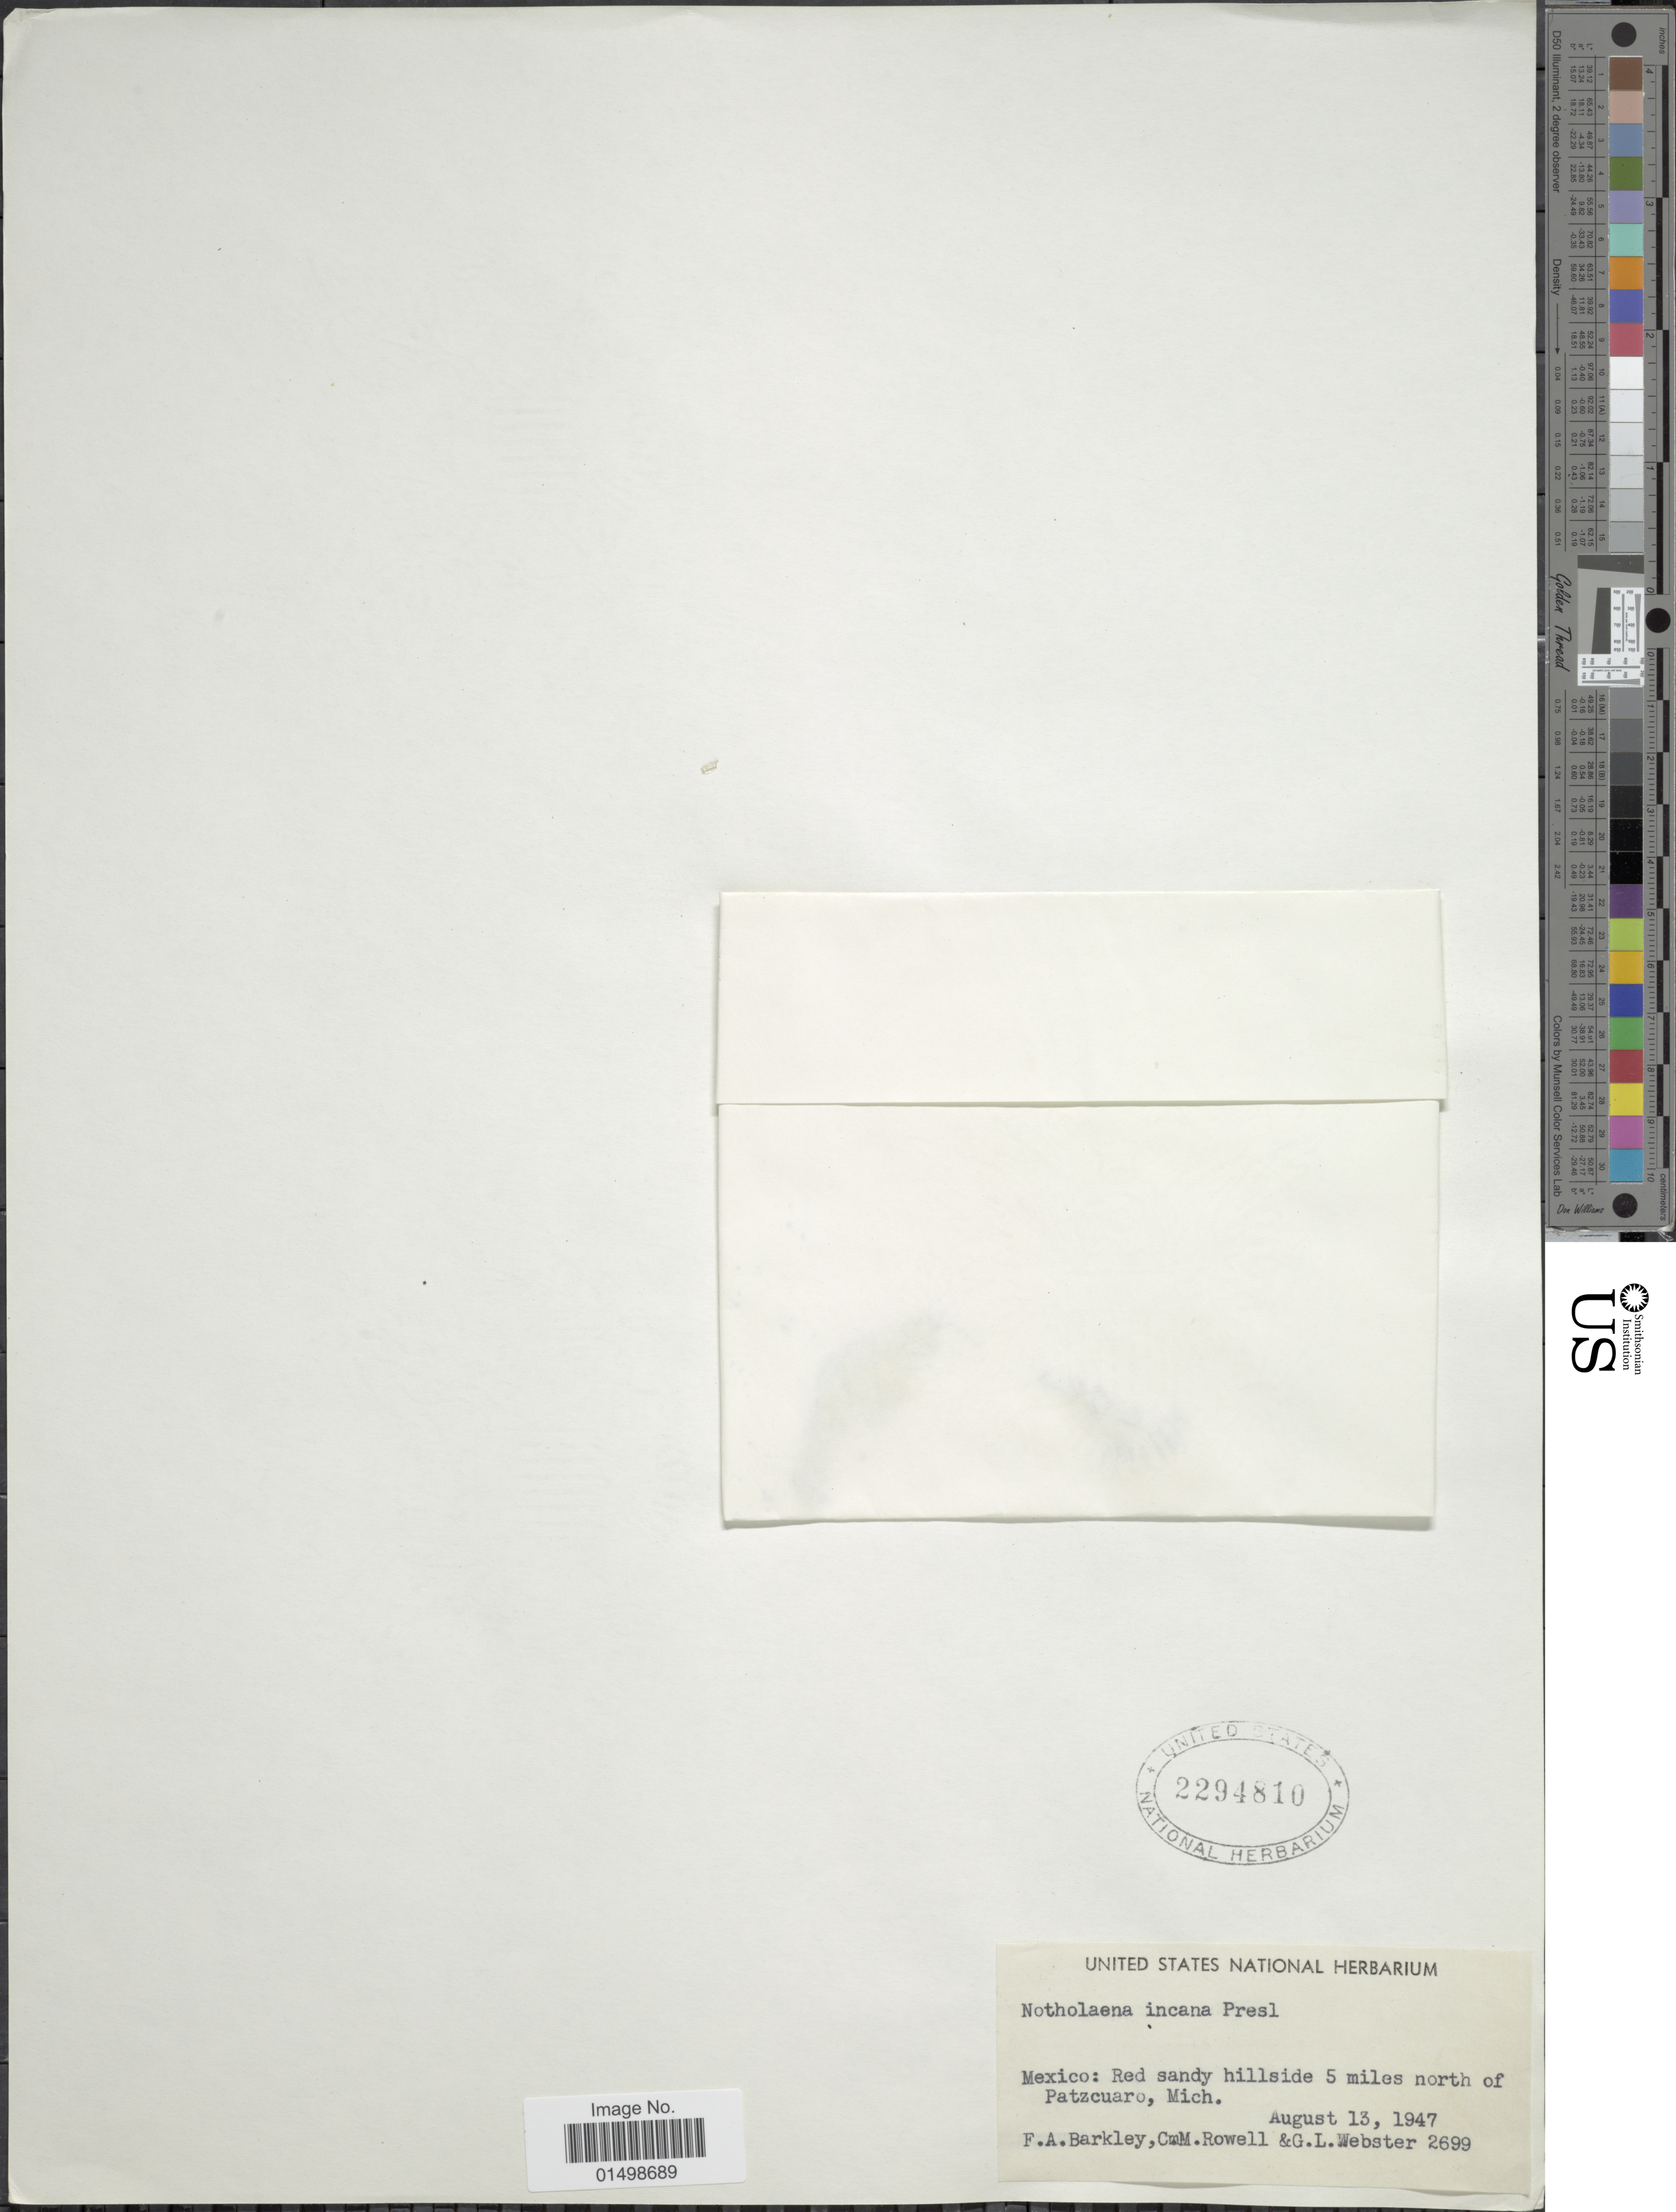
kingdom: Plantae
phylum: Tracheophyta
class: Polypodiopsida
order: Polypodiales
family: Pteridaceae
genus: Cheilanthes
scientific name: Cheilanthes incana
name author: (C. Presl) Mickel & Beitel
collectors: F. A. Barkley, C. M. Rowell & G. L. Webster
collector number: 2699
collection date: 1947-08-13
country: Mexico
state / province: Michoacán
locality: Red sandy hillsides 5 mile snorth of Patzcuaro.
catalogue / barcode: US 2294810